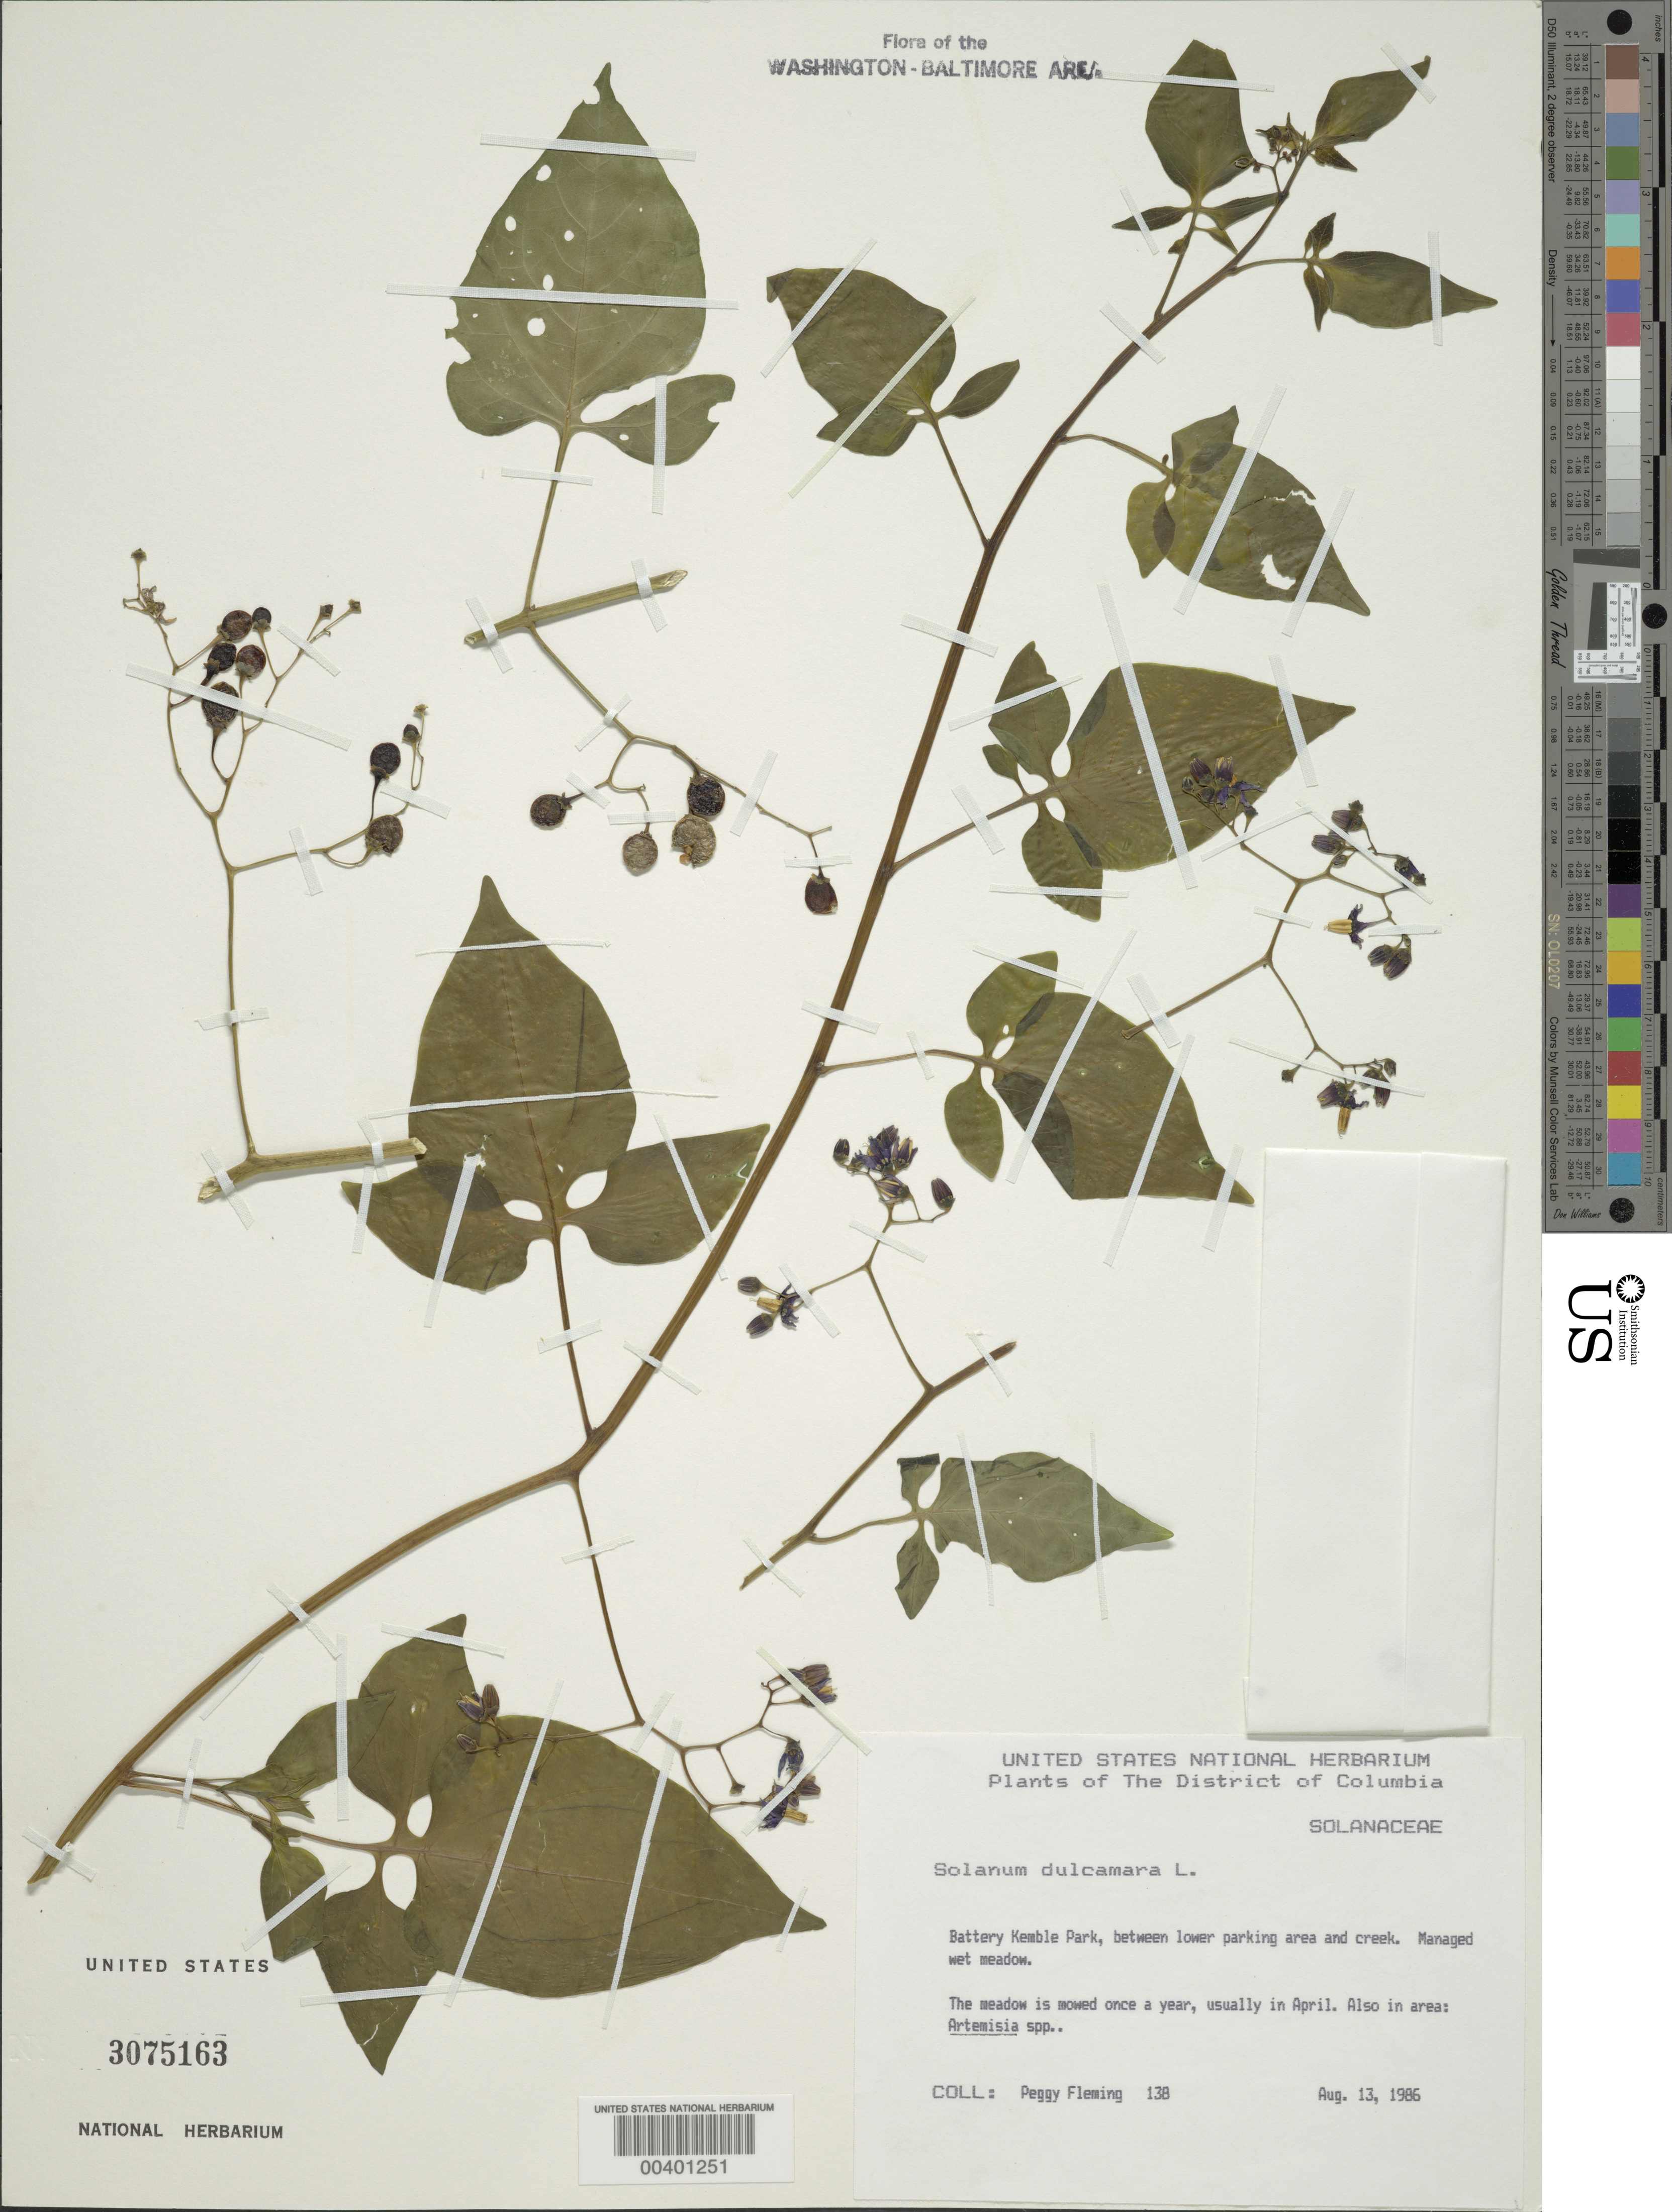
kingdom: Plantae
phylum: Tracheophyta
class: Magnoliopsida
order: Solanales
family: Solanaceae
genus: Solanum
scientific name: Solanum dulcamara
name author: L.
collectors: P. Fleming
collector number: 138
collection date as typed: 13 Aug 1986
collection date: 1986-08-13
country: United States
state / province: District of Columbia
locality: Battery Kemble Park, between lower parking Battery Kemble Park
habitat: Managed wet meadow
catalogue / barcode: US 3075163